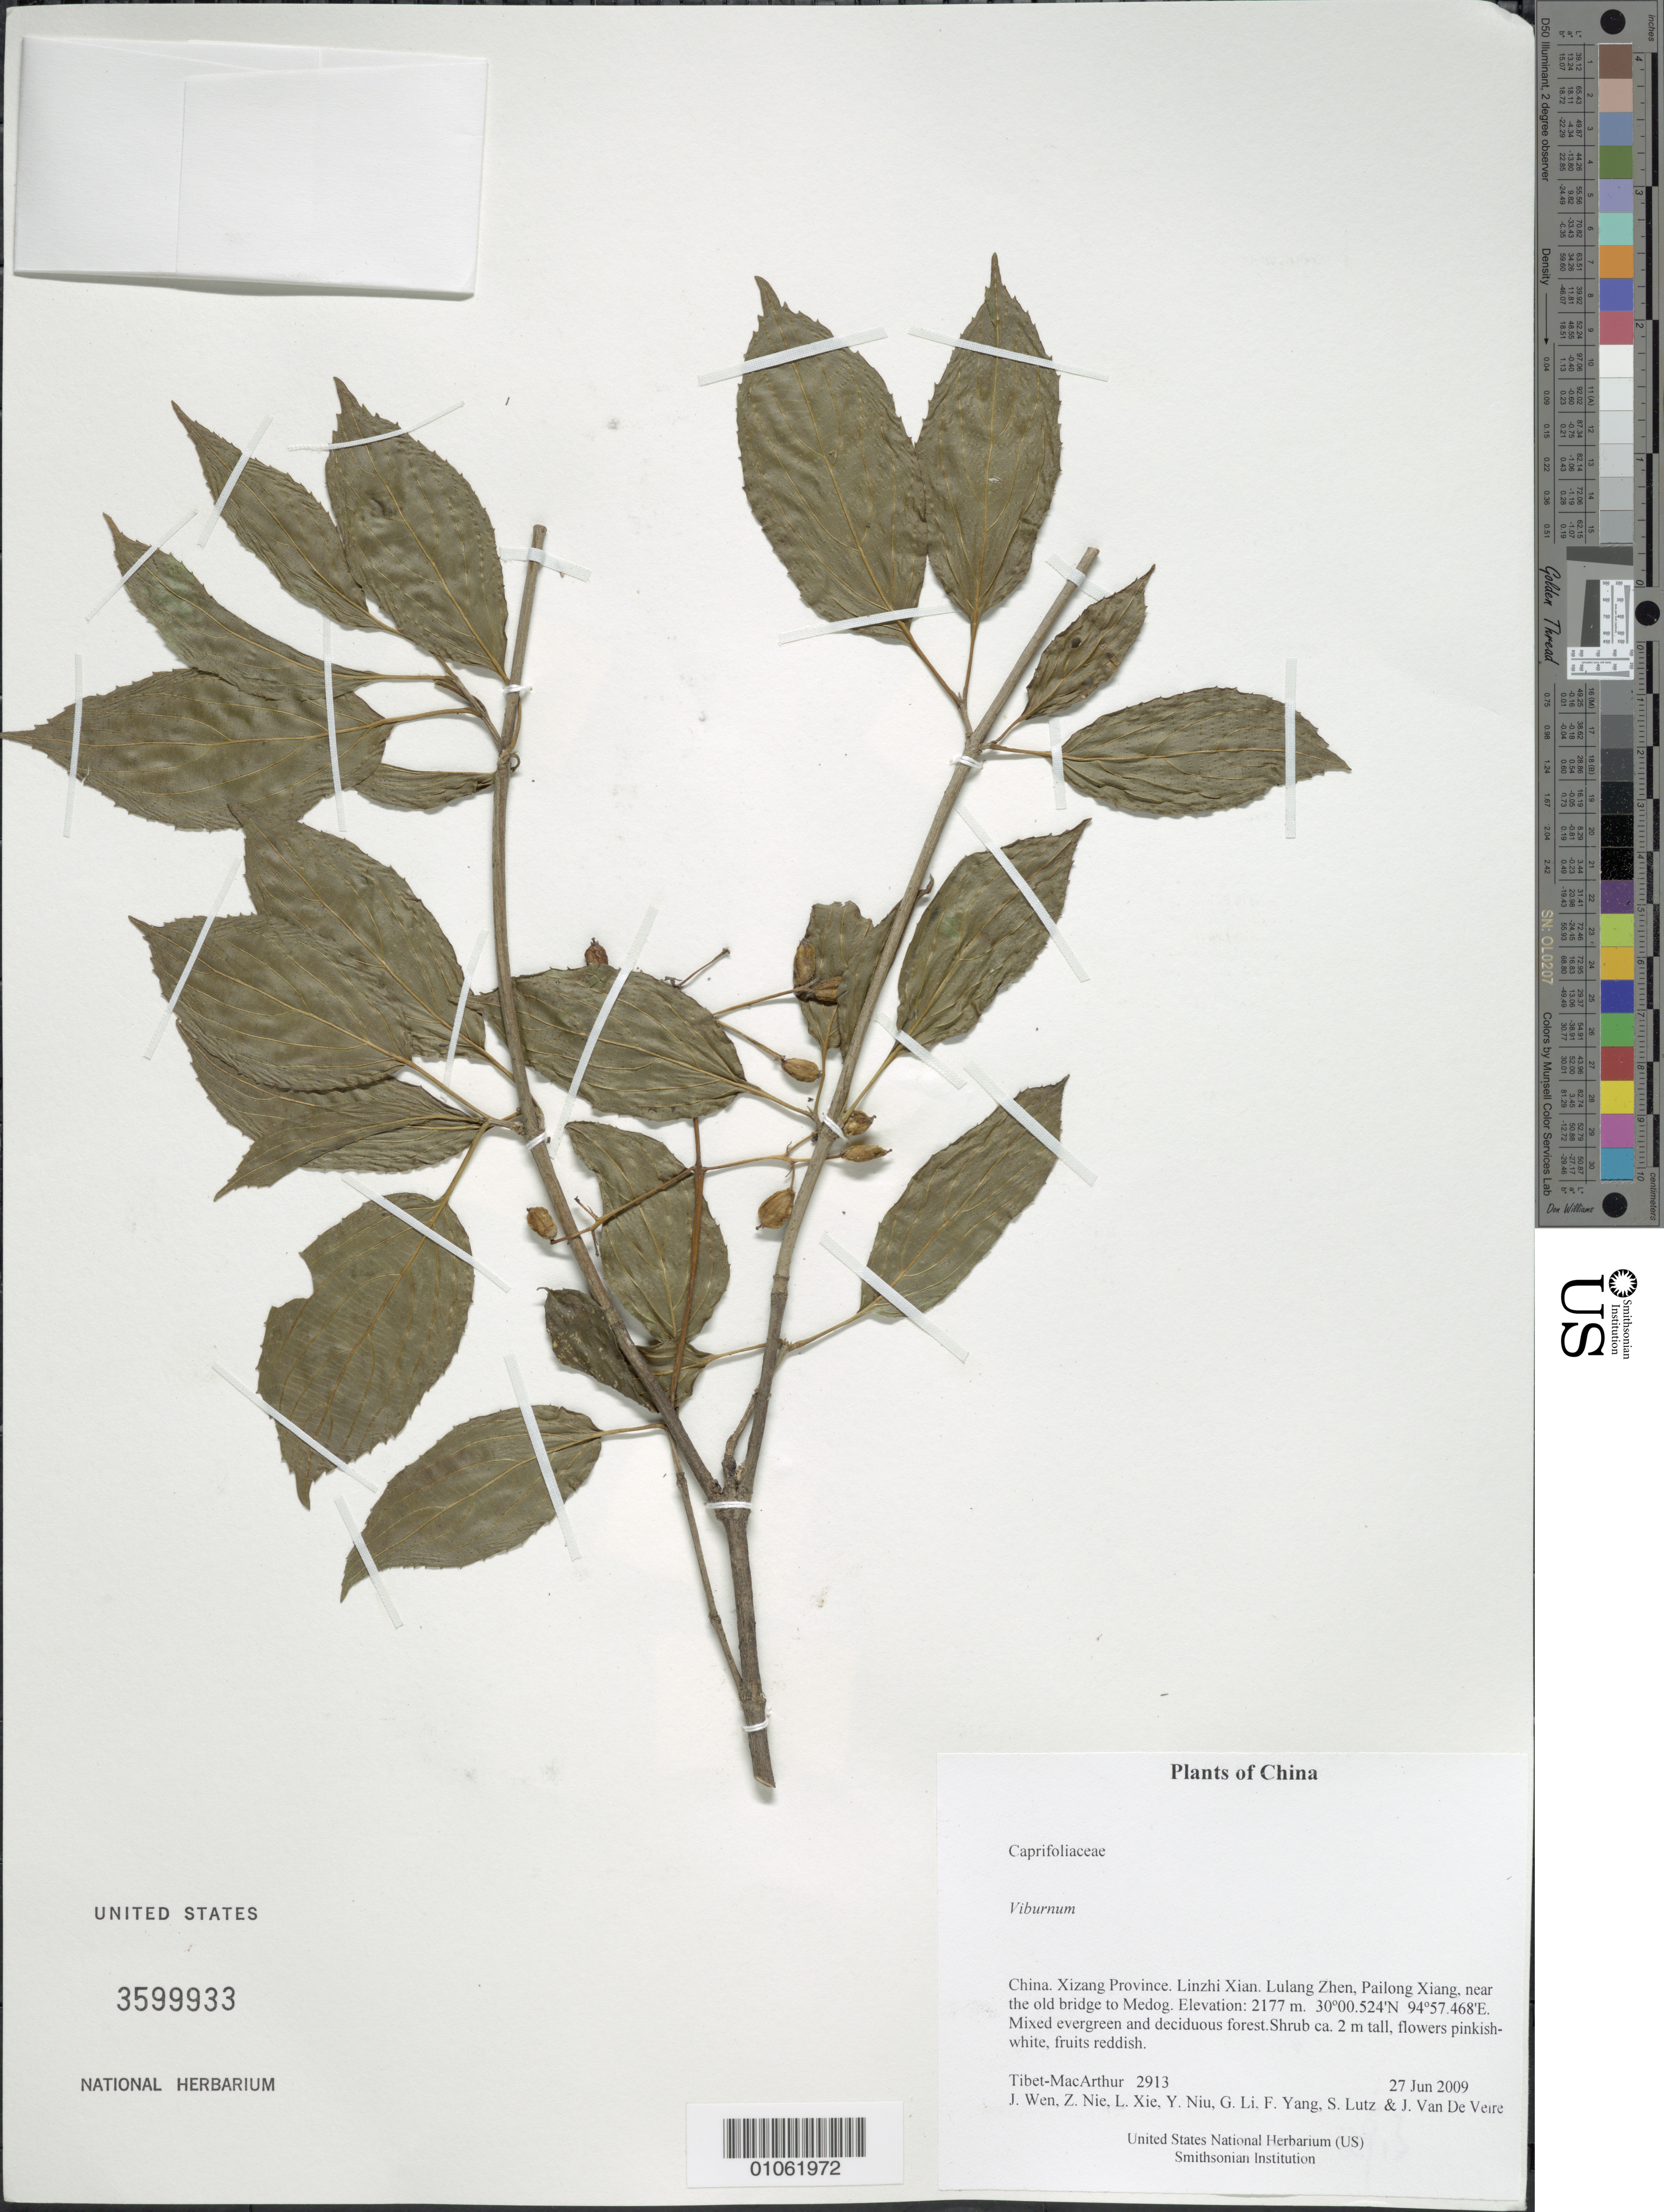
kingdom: Plantae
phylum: Tracheophyta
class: Magnoliopsida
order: Dipsacales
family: Viburnaceae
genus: Viburnum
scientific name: Viburnum sp.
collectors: Tibet-MacArthur, J. Wen, Z. Nie, L. Xie, Y. Niu, G. Li, F. Yang, S. Lutz & J. Van De Veire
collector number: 2913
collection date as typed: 27 Jun 2009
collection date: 2009-06-27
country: China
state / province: Xizang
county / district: Linzhi Xian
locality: Lulang Zhen, Pailong Xiang, near the old bridge to Medog.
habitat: Mixed evergreen and deciduous forest.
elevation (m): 2177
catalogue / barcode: US 3599933